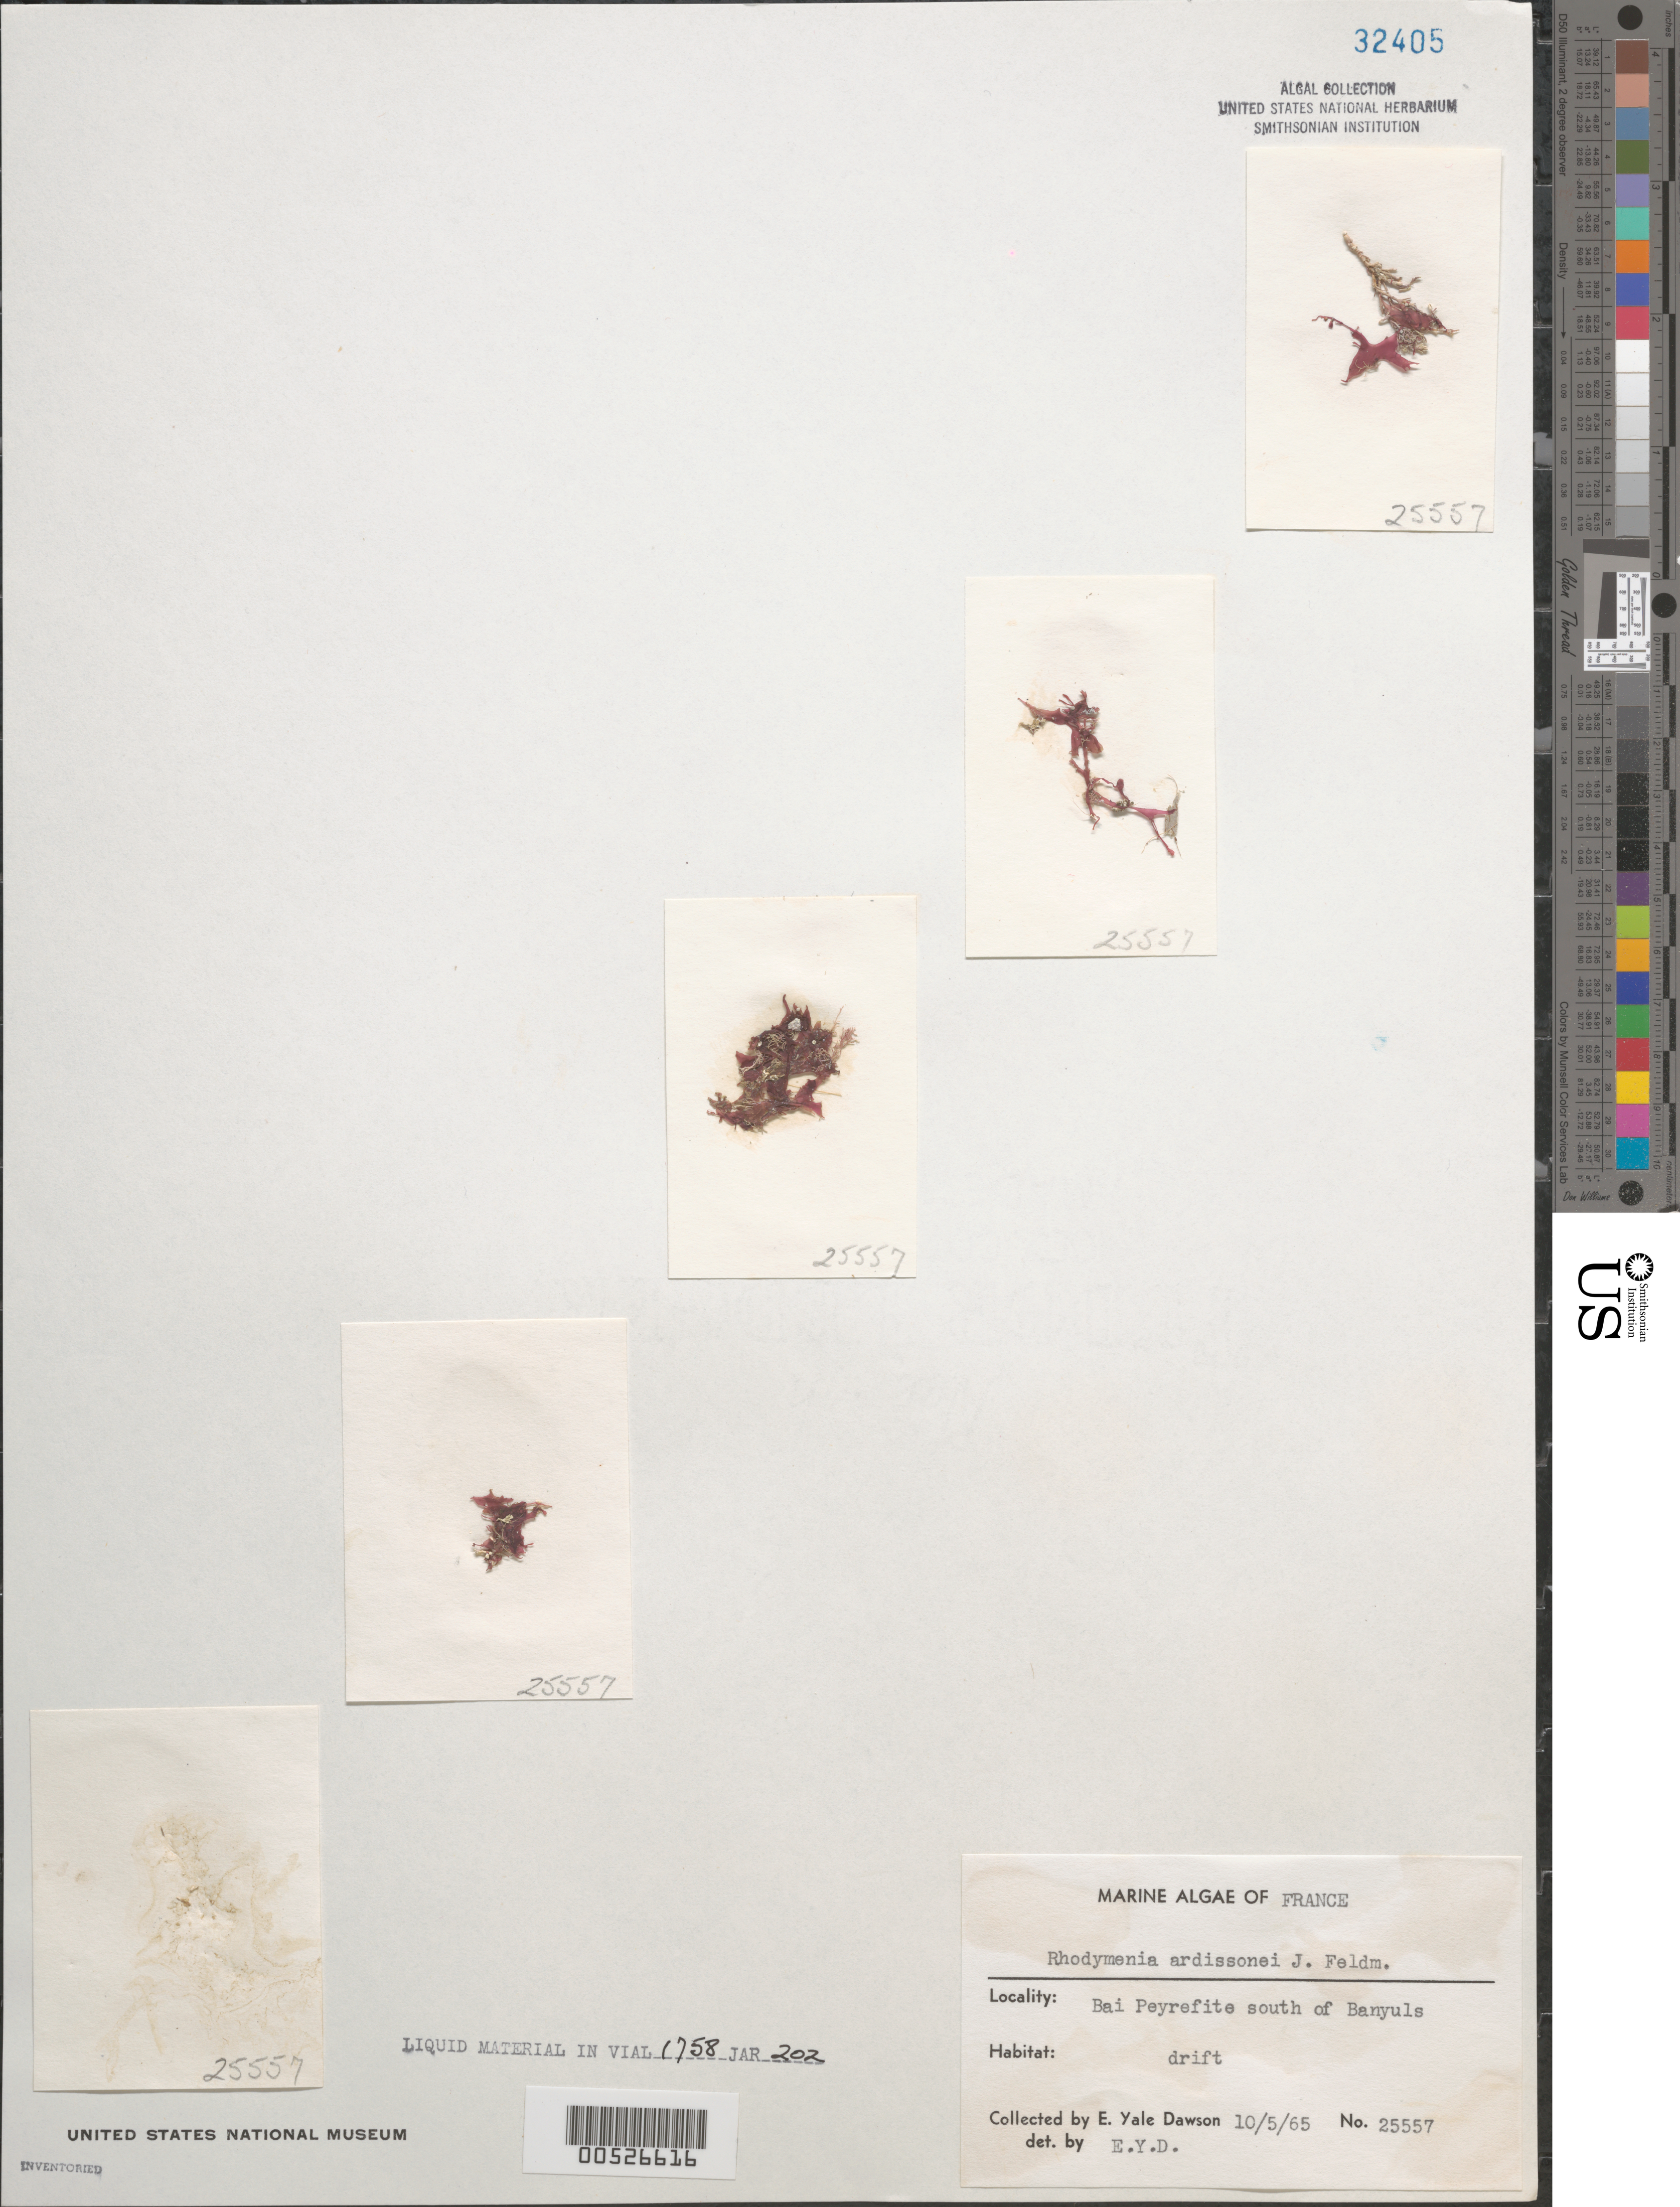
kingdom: Plantae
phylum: Rhodophyta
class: Florideophyceae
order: Rhodymeniales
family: Rhodymeniaceae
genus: Rhodymenia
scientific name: Rhodymenia ardissonei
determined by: Dawson, E. Y.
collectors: E. Y. Dawson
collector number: EYD 25557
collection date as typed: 05 Oct 1965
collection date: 1965-10-05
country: France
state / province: Occitanie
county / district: Pyrénées-Orientales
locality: Bai Peyrefite south of Banyuls-sur-Mer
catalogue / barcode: US 32405